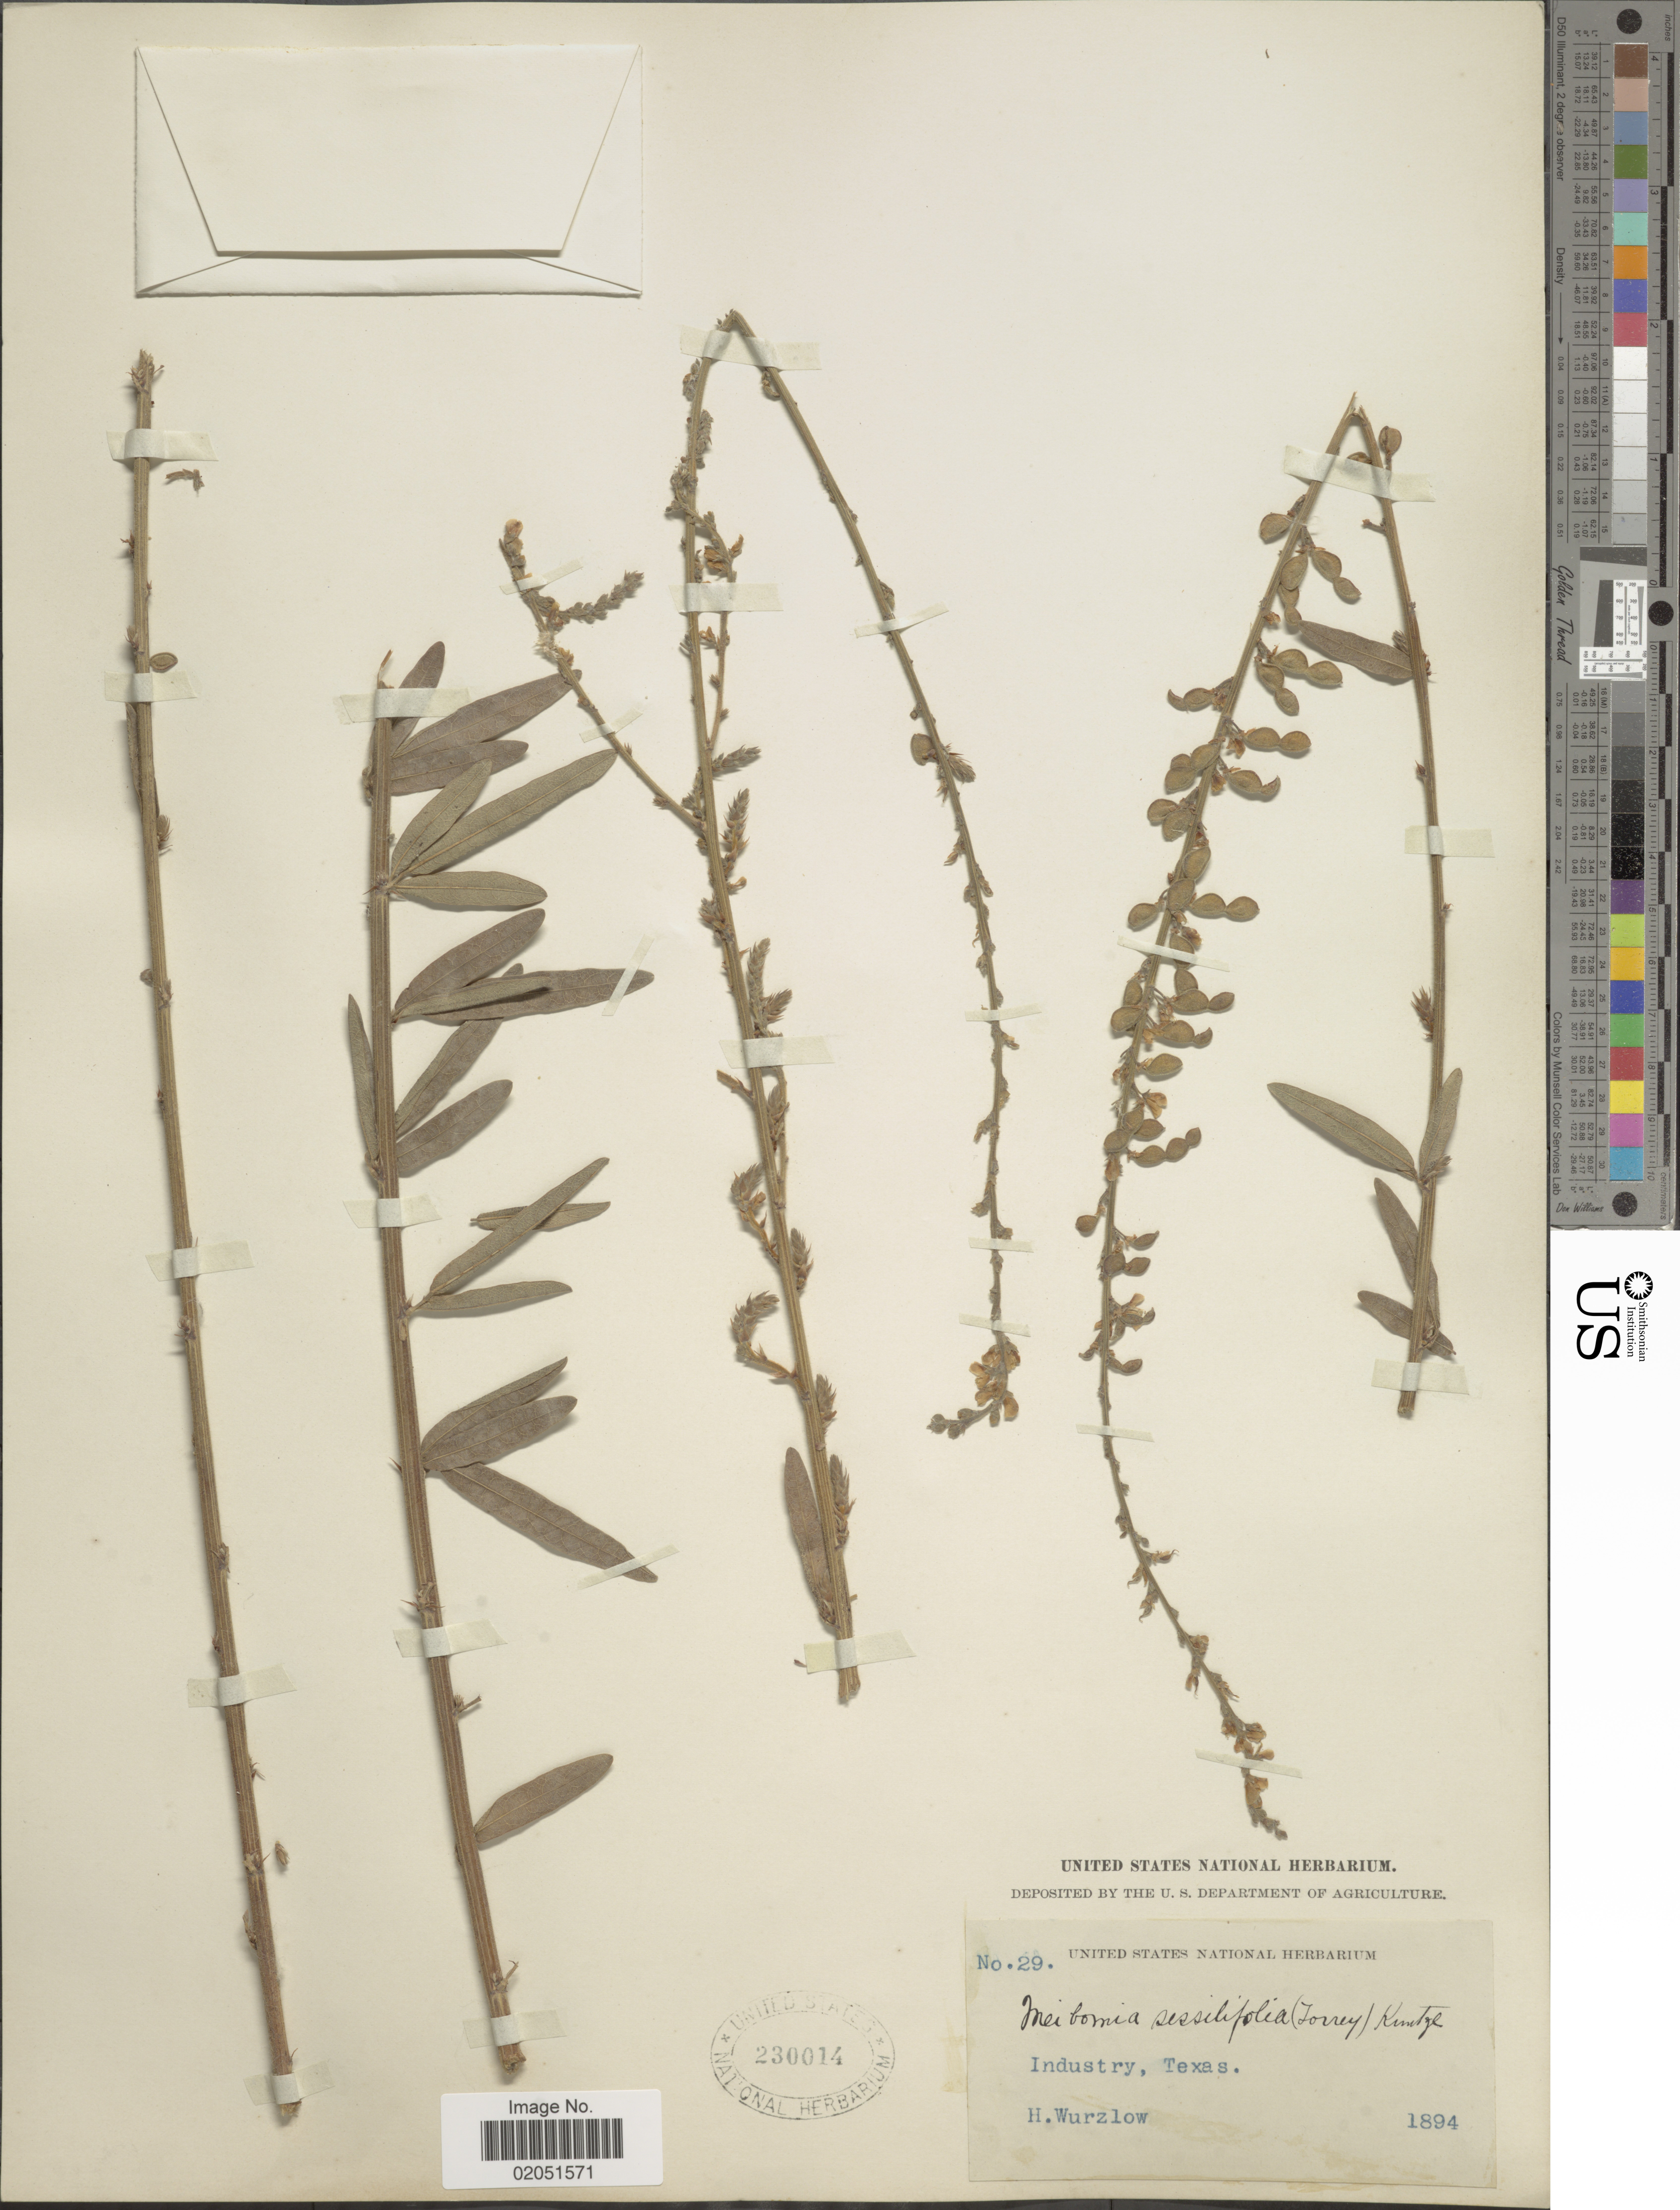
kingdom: Plantae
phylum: Tracheophyta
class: Magnoliopsida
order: Fabales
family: Fabaceae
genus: Desmodium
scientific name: Desmodium sessilifolium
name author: Torr. & A. Gray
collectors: H. Wurzlow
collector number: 29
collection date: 1894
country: United States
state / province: Texas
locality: Industry, Texas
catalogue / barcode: US 230014